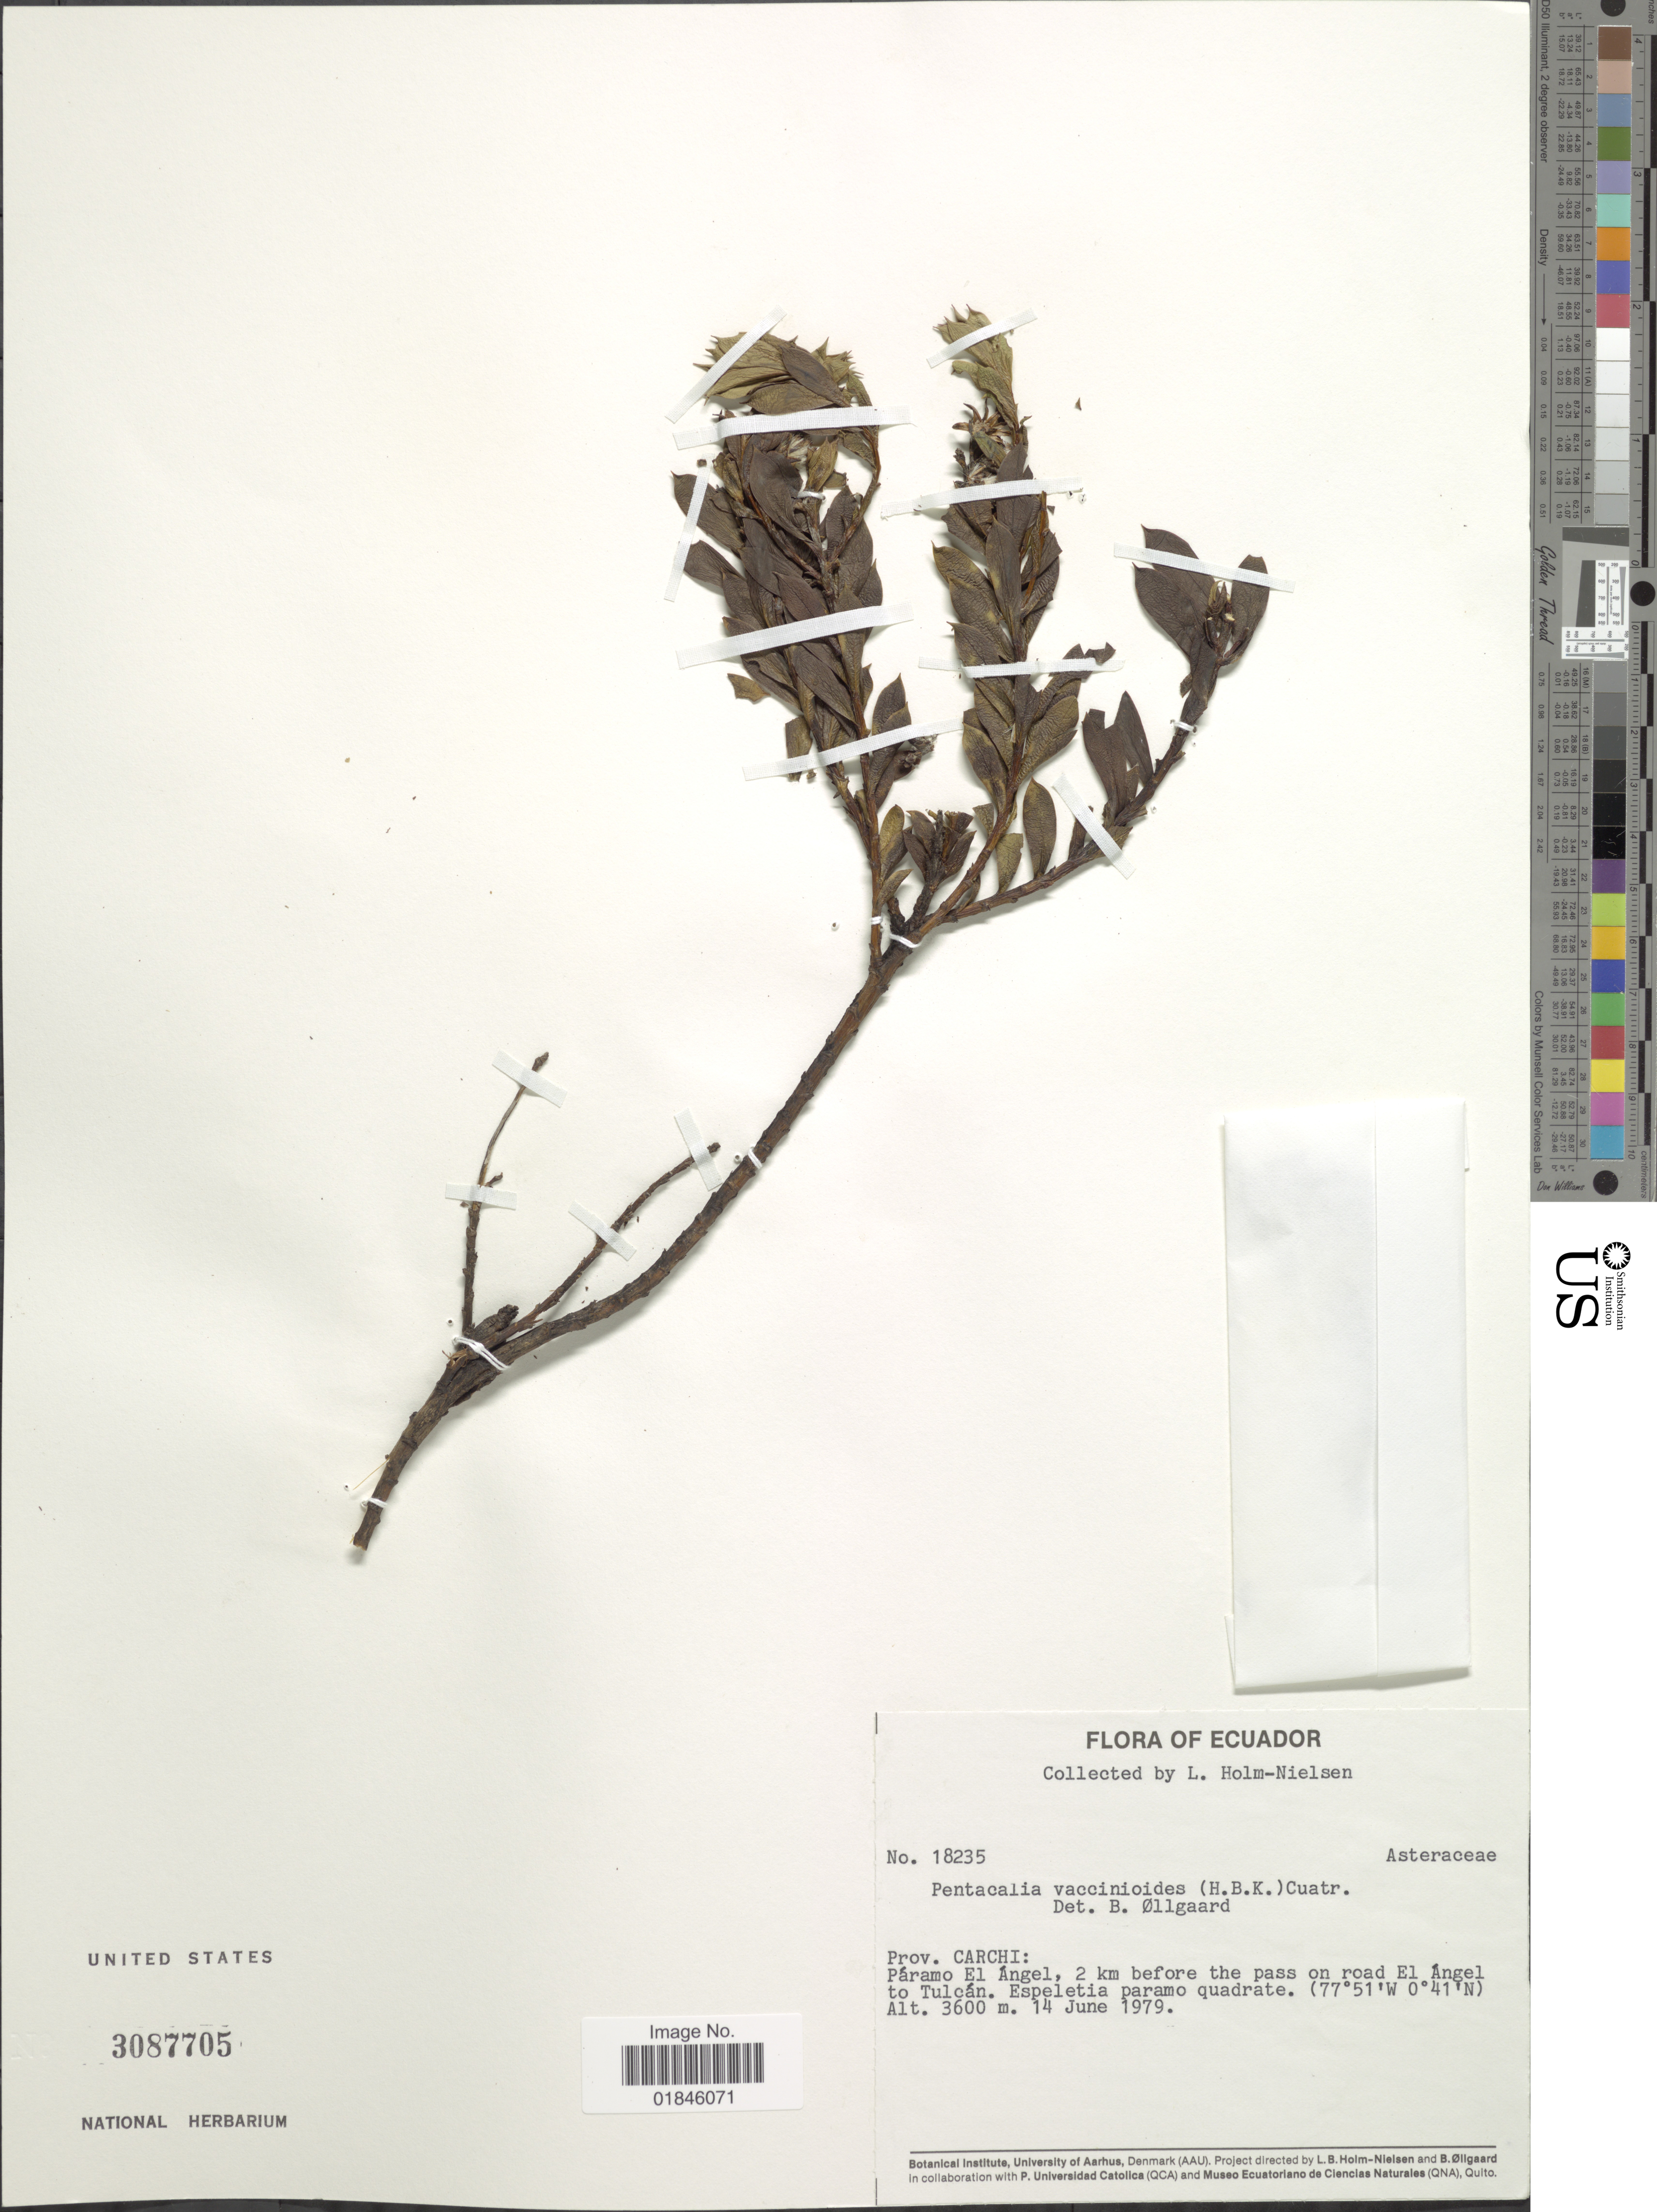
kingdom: Plantae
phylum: Tracheophyta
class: Magnoliopsida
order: Asterales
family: Asteraceae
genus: Pentacalia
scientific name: Pentacalia vaccinioides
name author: (Kunth) Cuatrec.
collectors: L. B. Holm-Nielsen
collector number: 18235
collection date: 1979-06-14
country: Ecuador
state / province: Carchi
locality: Prov. Carchi: Páramo El Angel, 2 km before the pass on road El Angel to Tulcán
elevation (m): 3600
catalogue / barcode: US 3087705